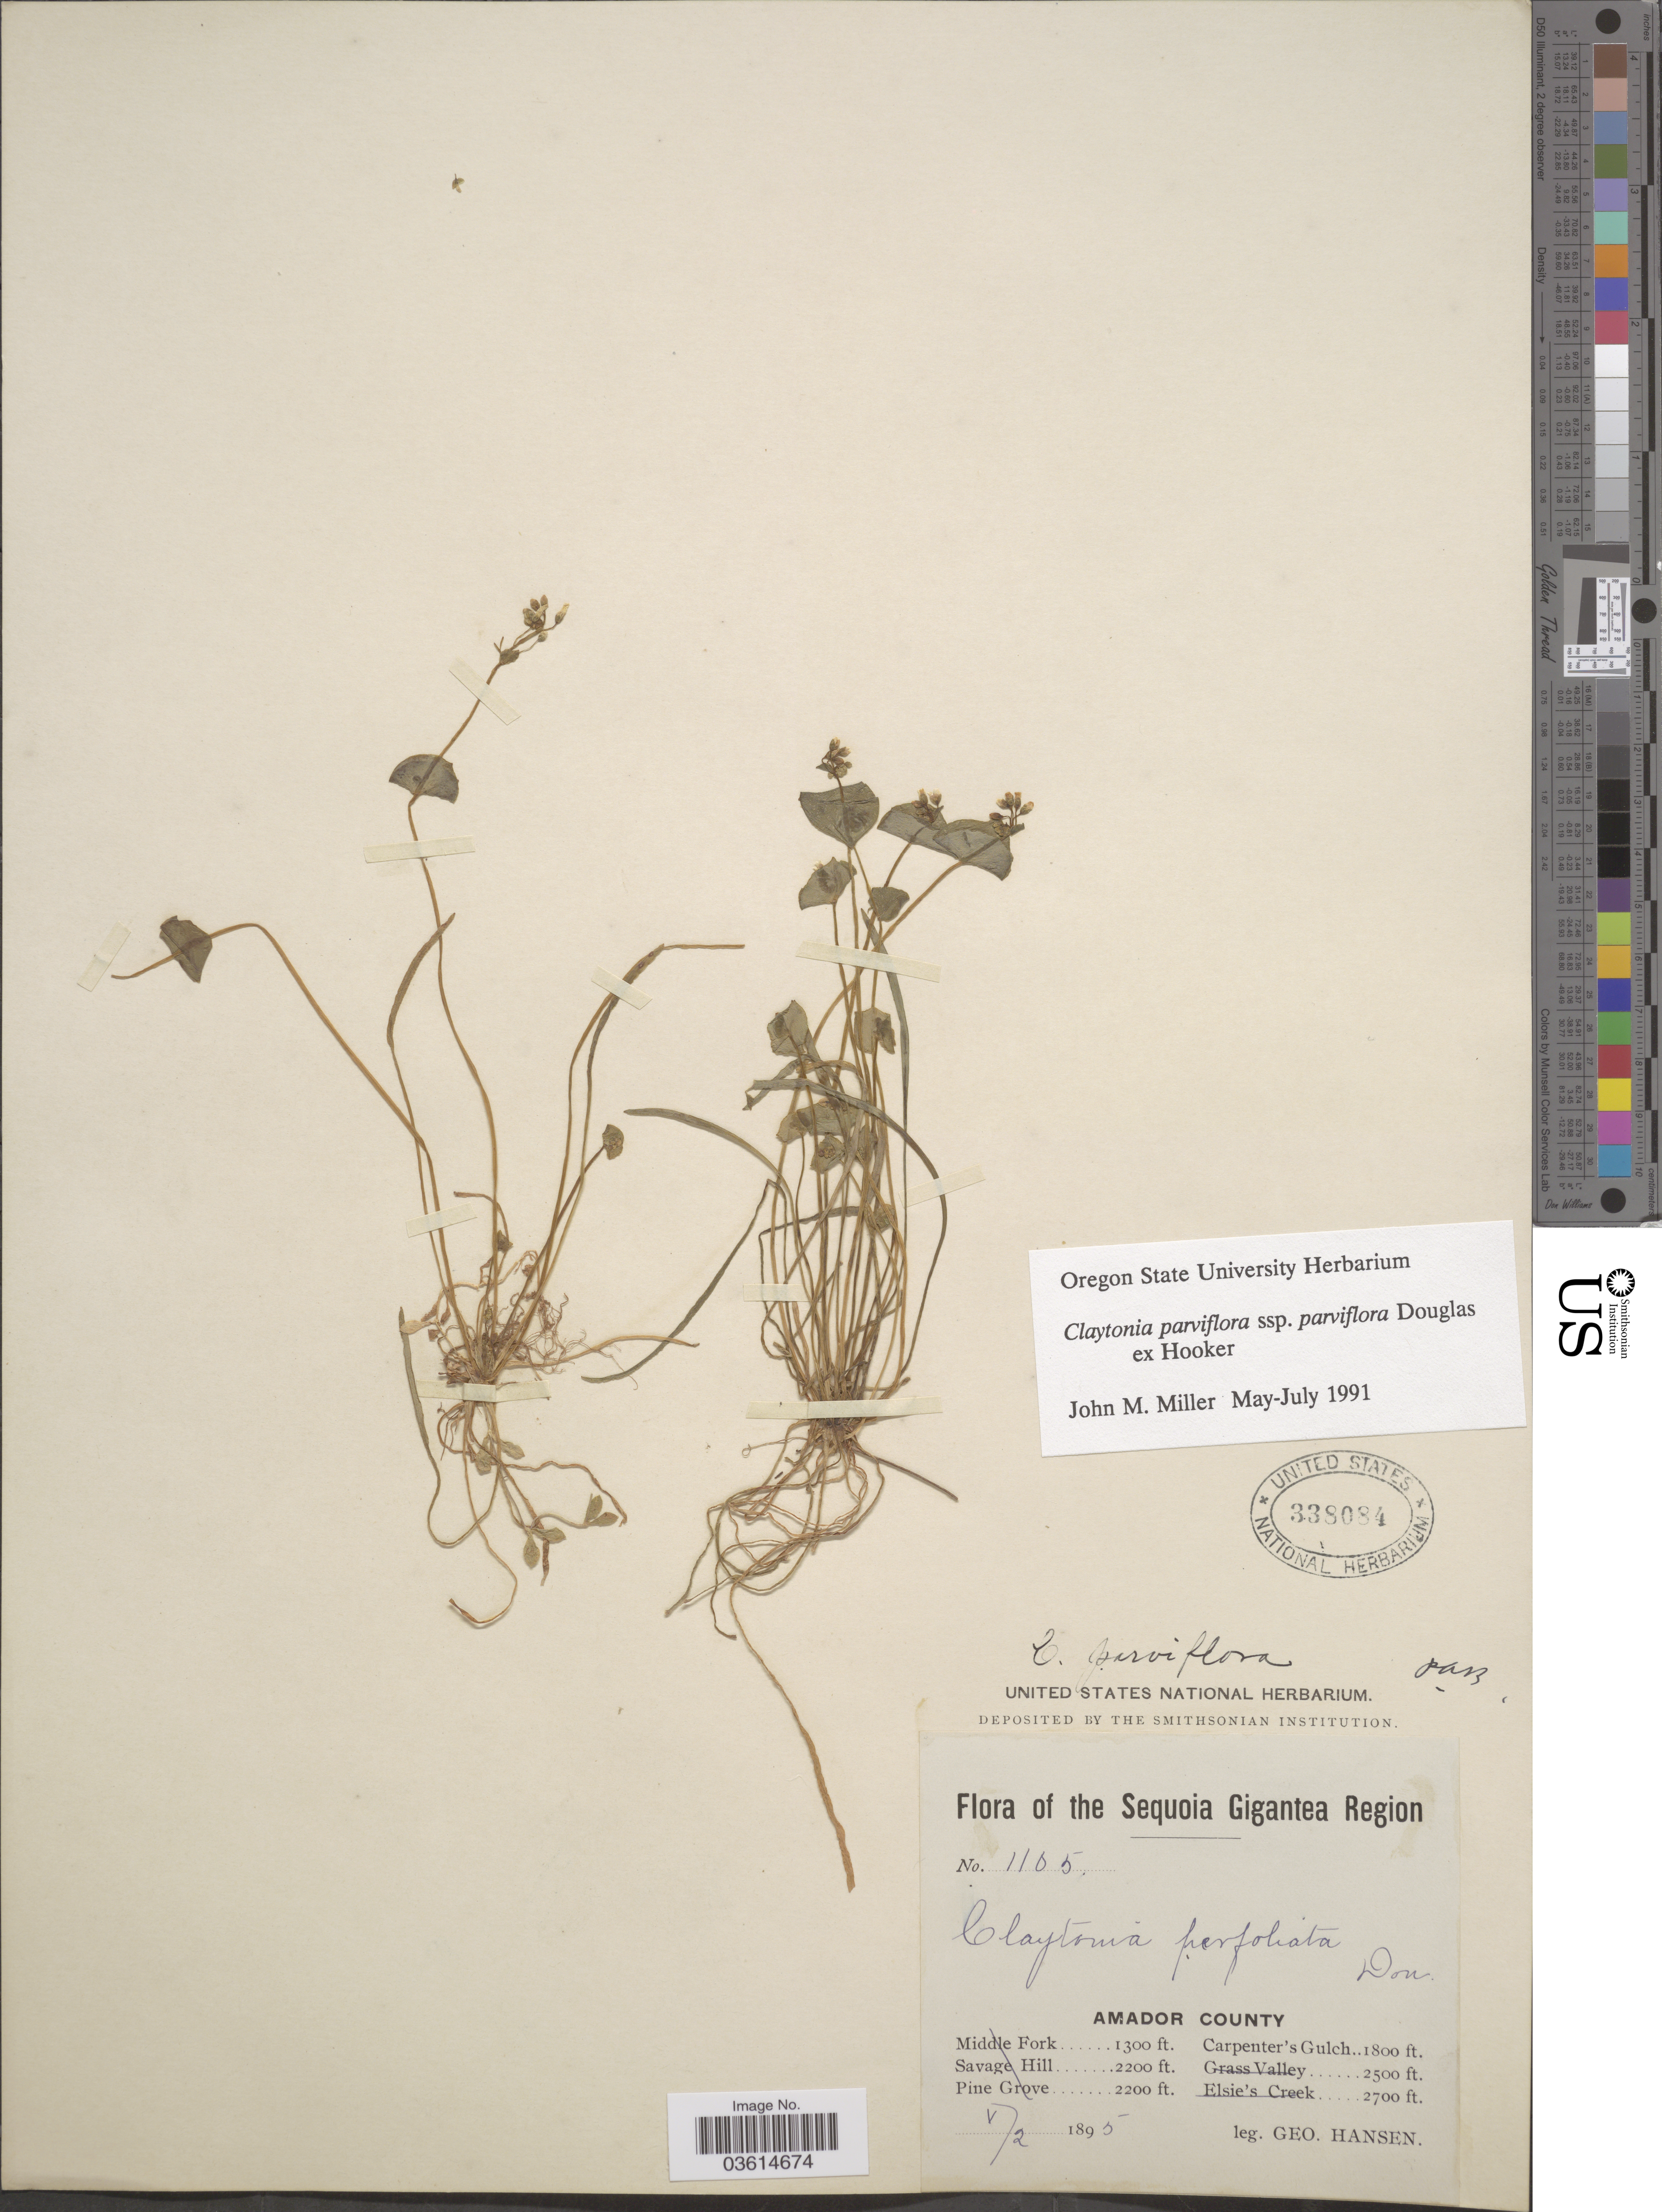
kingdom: Plantae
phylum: Tracheophyta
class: Magnoliopsida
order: Caryophyllales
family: Montiaceae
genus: Claytonia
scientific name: Claytonia parviflora subsp. parviflora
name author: Douglas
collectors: G. Hansen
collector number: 1105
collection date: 1895-05-02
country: United States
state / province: California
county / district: Amador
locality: The Sequoia Gigantea Region. Amador County. Carpenter's Gulch.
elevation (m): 549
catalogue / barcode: US 338084